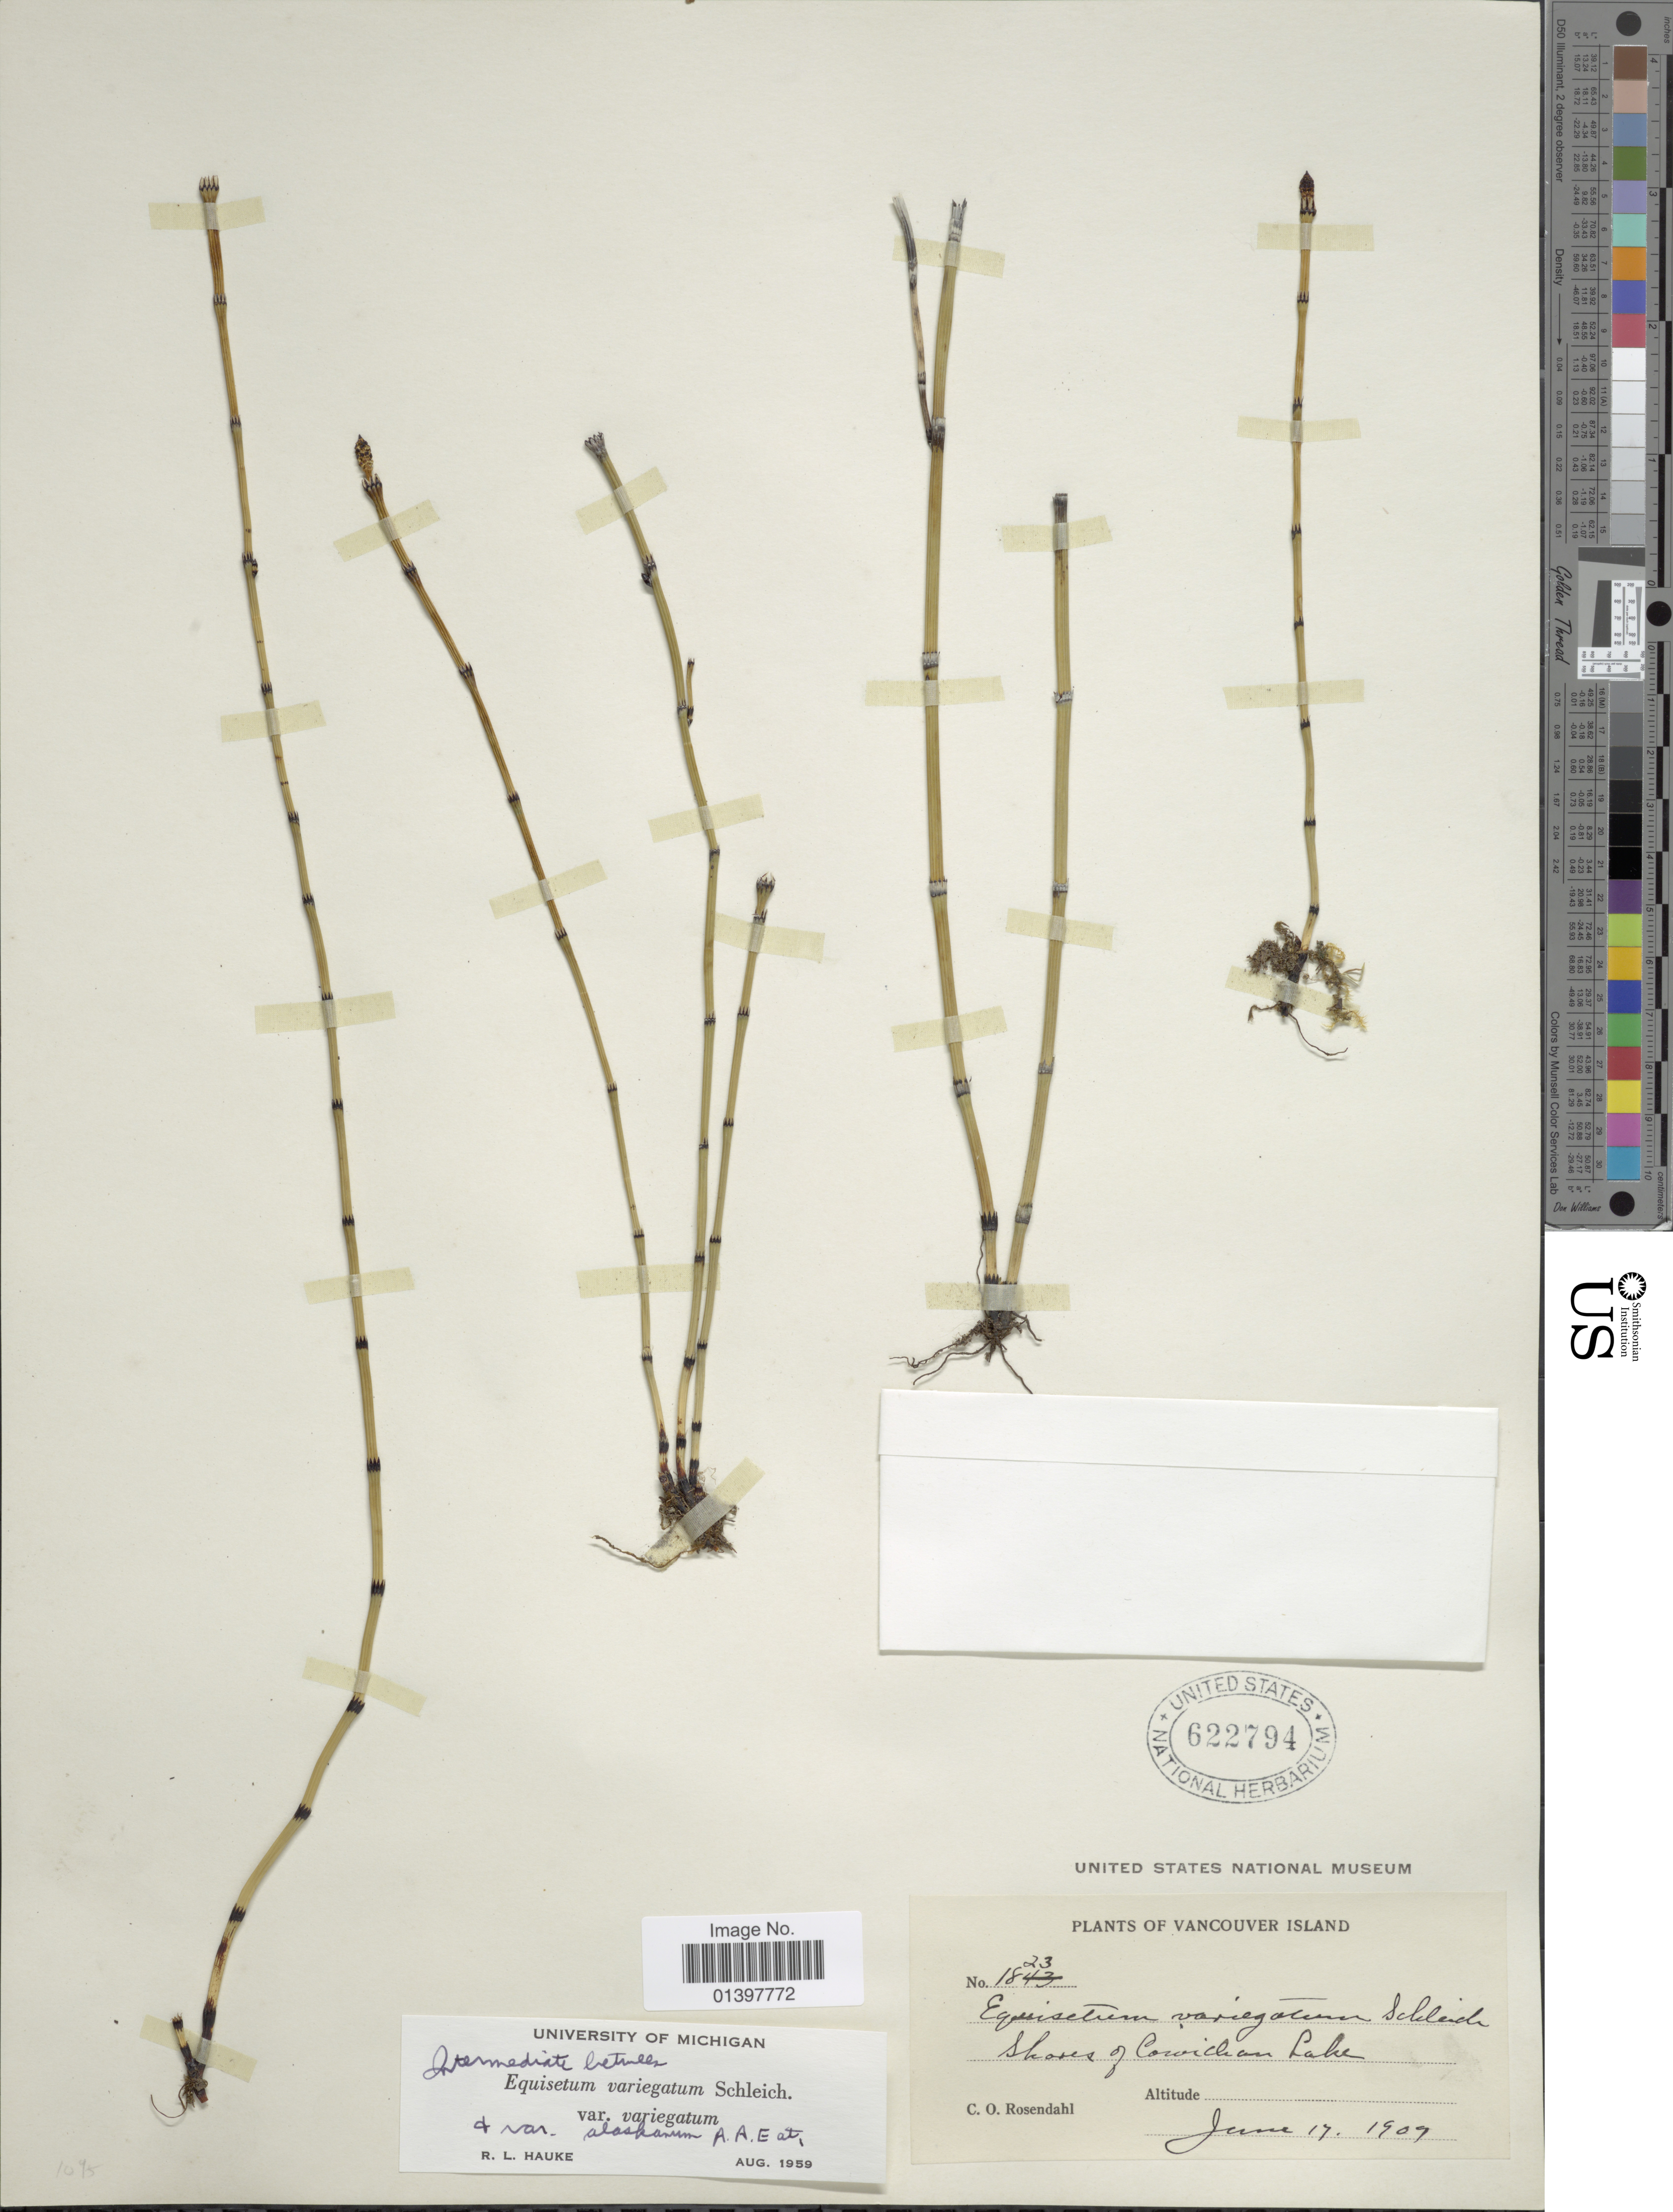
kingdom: Plantae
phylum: Tracheophyta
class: Polypodiopsida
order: Equisetales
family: Equisetaceae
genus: Equisetum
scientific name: Equisetum variegatum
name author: Schleich. ex F. Weber & D. Mohr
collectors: C. O. Rosendahl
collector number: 1823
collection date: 1909-06-17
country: Canada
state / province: British Columbia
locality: Shores of Cowichan Lake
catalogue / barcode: US 622794